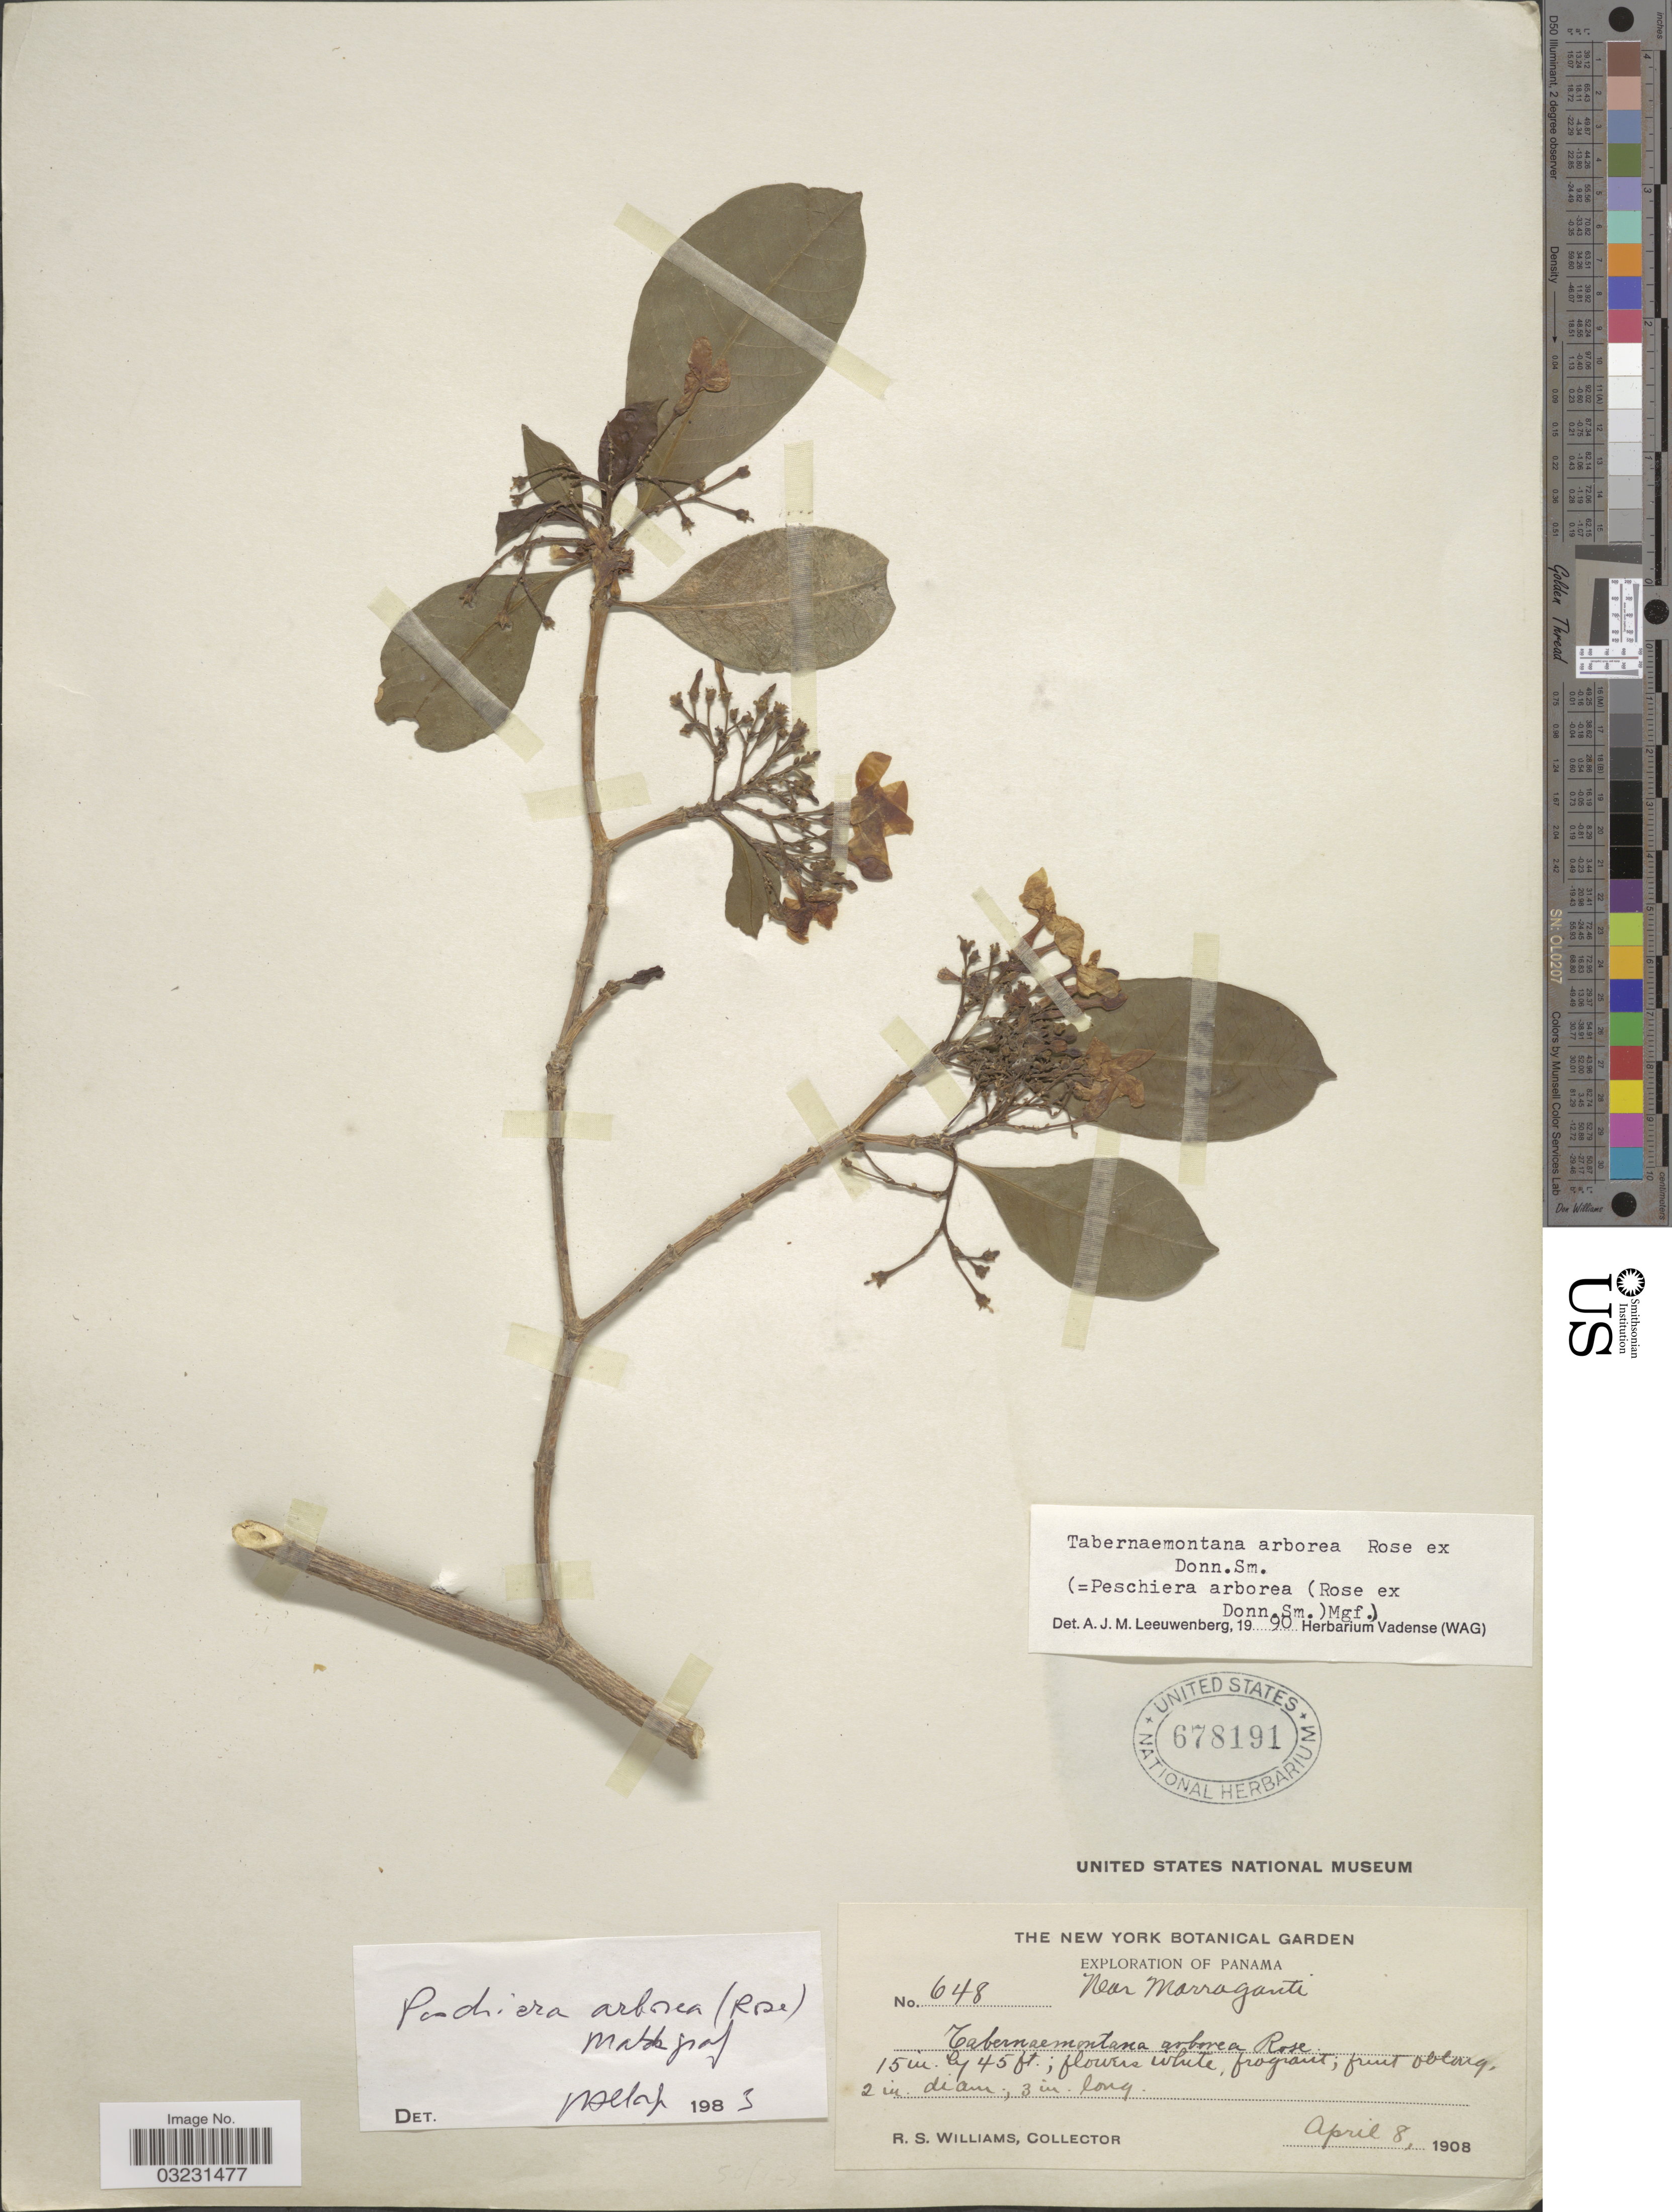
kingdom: Plantae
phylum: Tracheophyta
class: Magnoliopsida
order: Gentianales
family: Apocynaceae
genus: Tabernaemontana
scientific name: Tabernaemontana arborea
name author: Rose in Donn. Sm.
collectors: R. S. Williams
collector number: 648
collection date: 1908-04-08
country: Panama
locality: Near Marraganti.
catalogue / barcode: US 678191